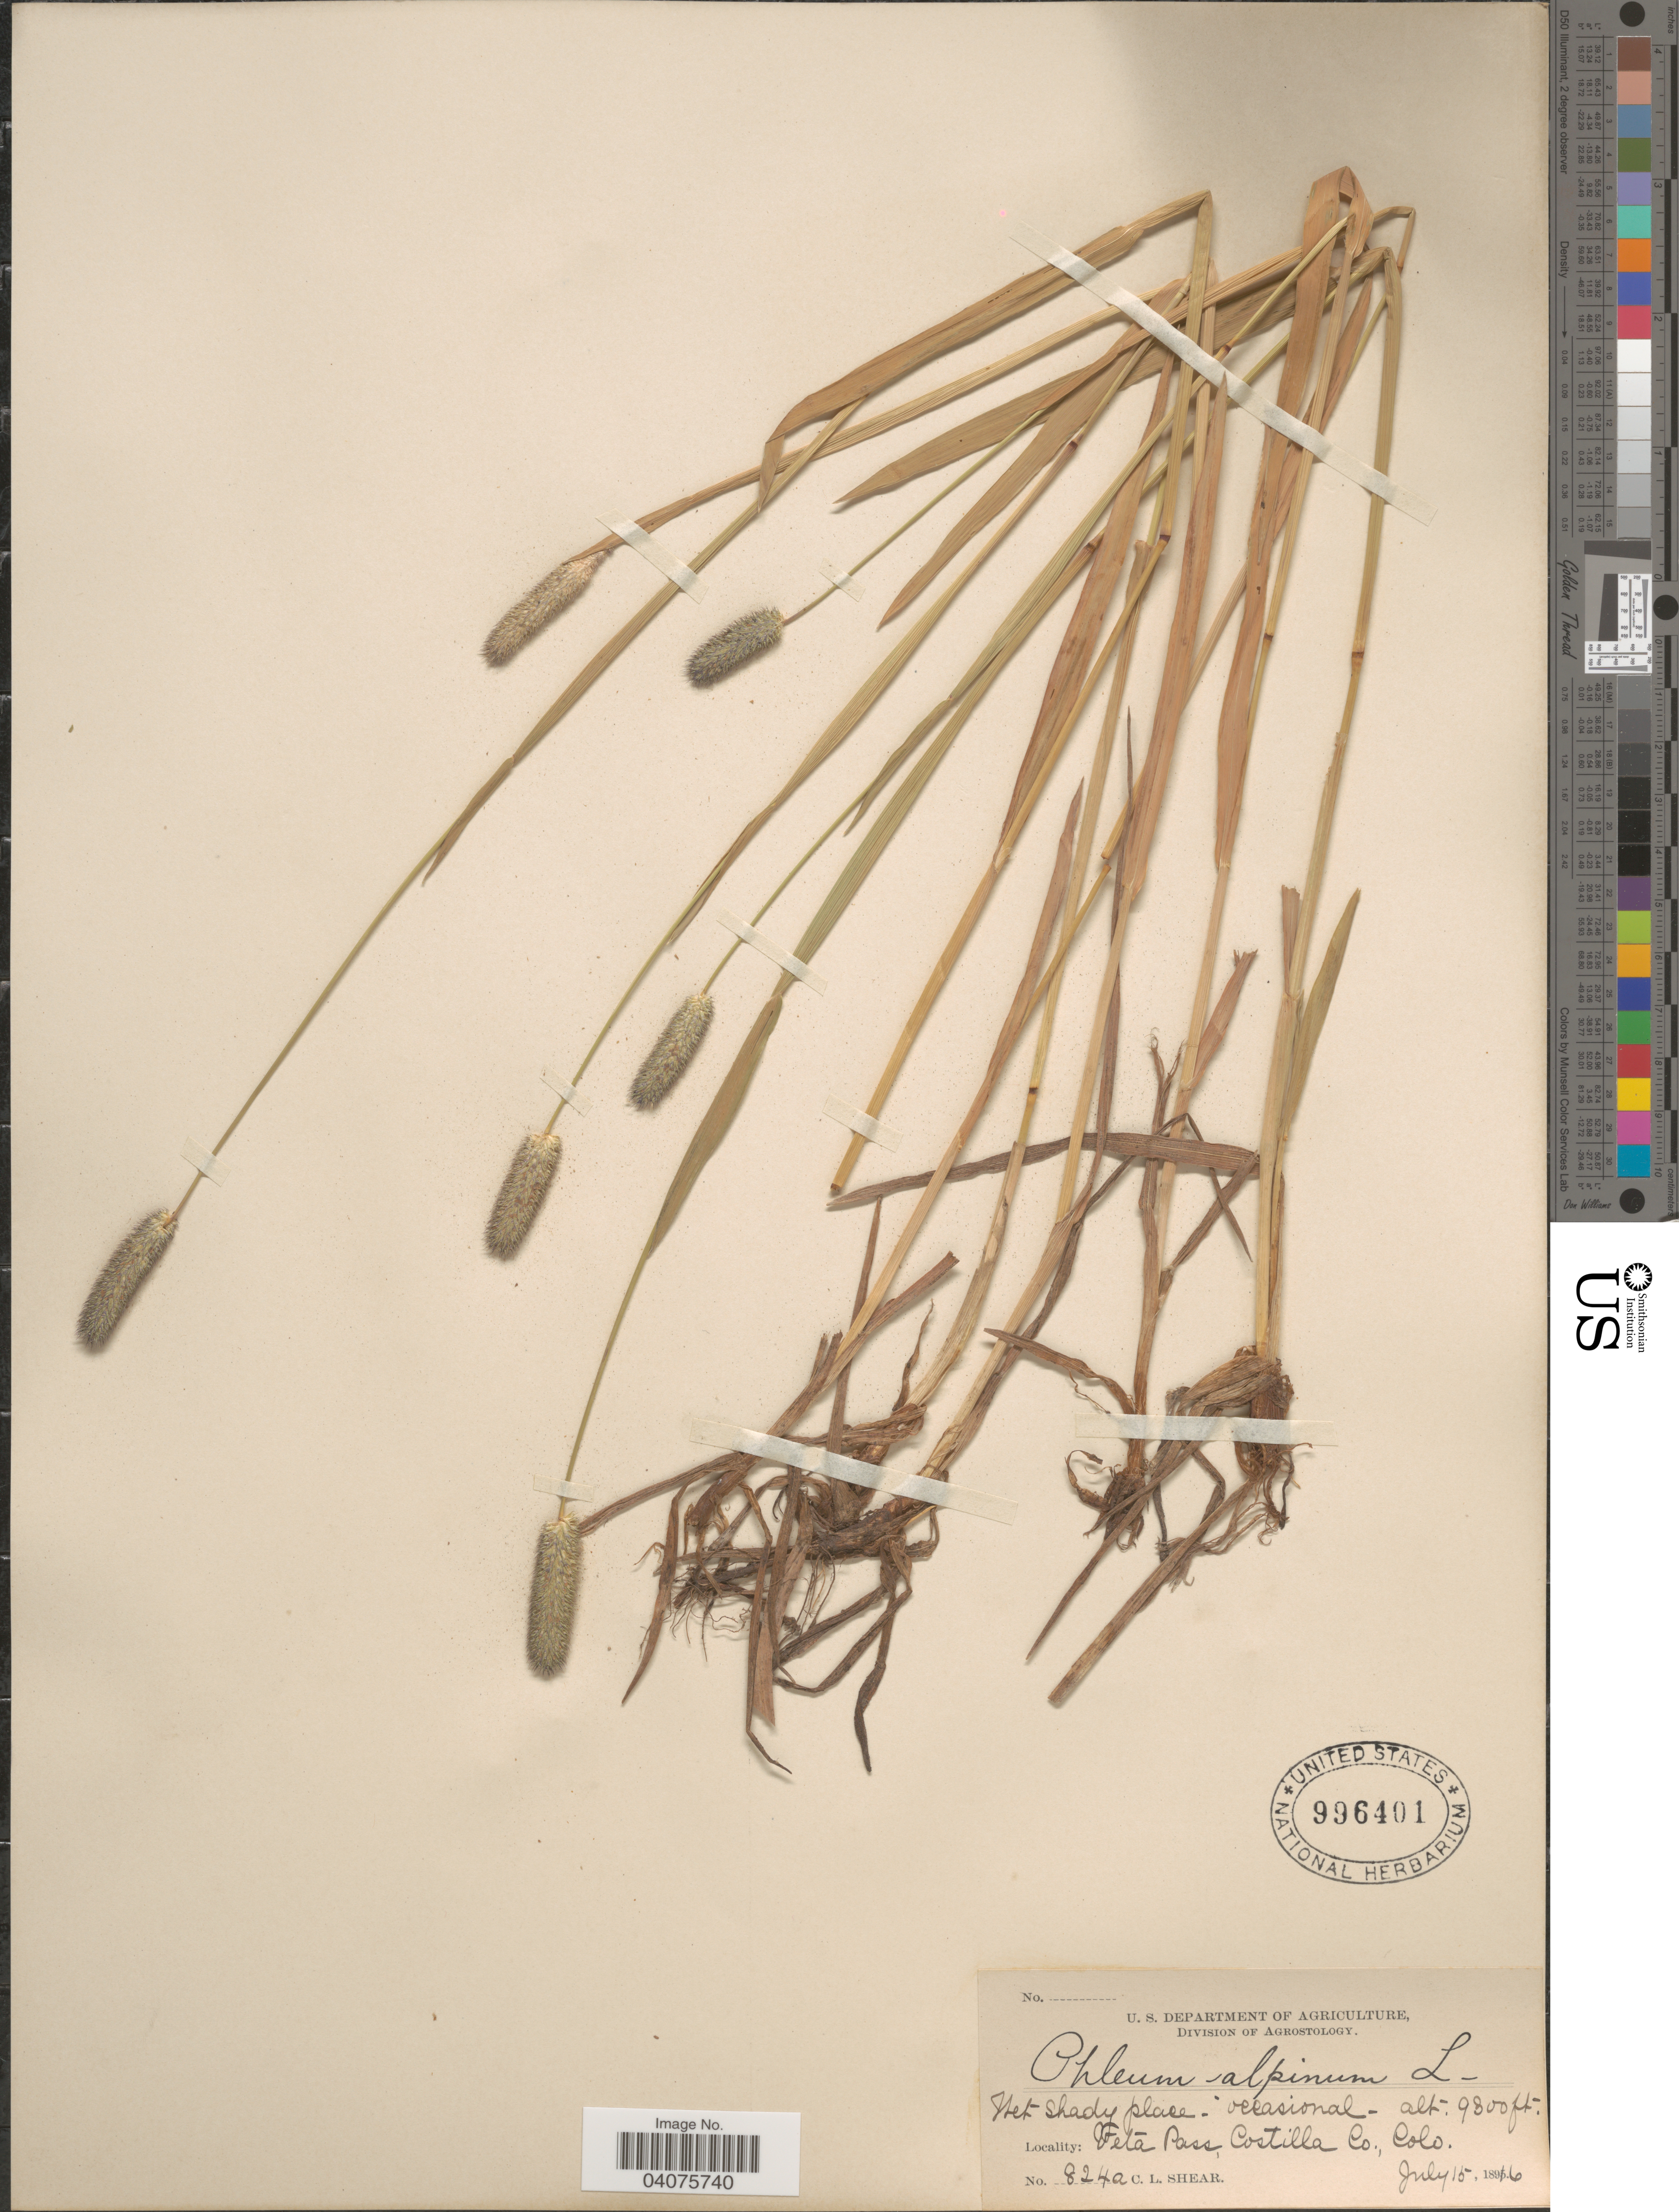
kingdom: Plantae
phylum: Tracheophyta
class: Liliopsida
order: Poales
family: Poaceae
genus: Phleum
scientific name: Phleum alpinum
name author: L.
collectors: C. L. Shear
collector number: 824a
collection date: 1896-07-15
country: United States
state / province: Colorado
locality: Veta Pass, Costilla Co.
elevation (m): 2835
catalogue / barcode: US 996401